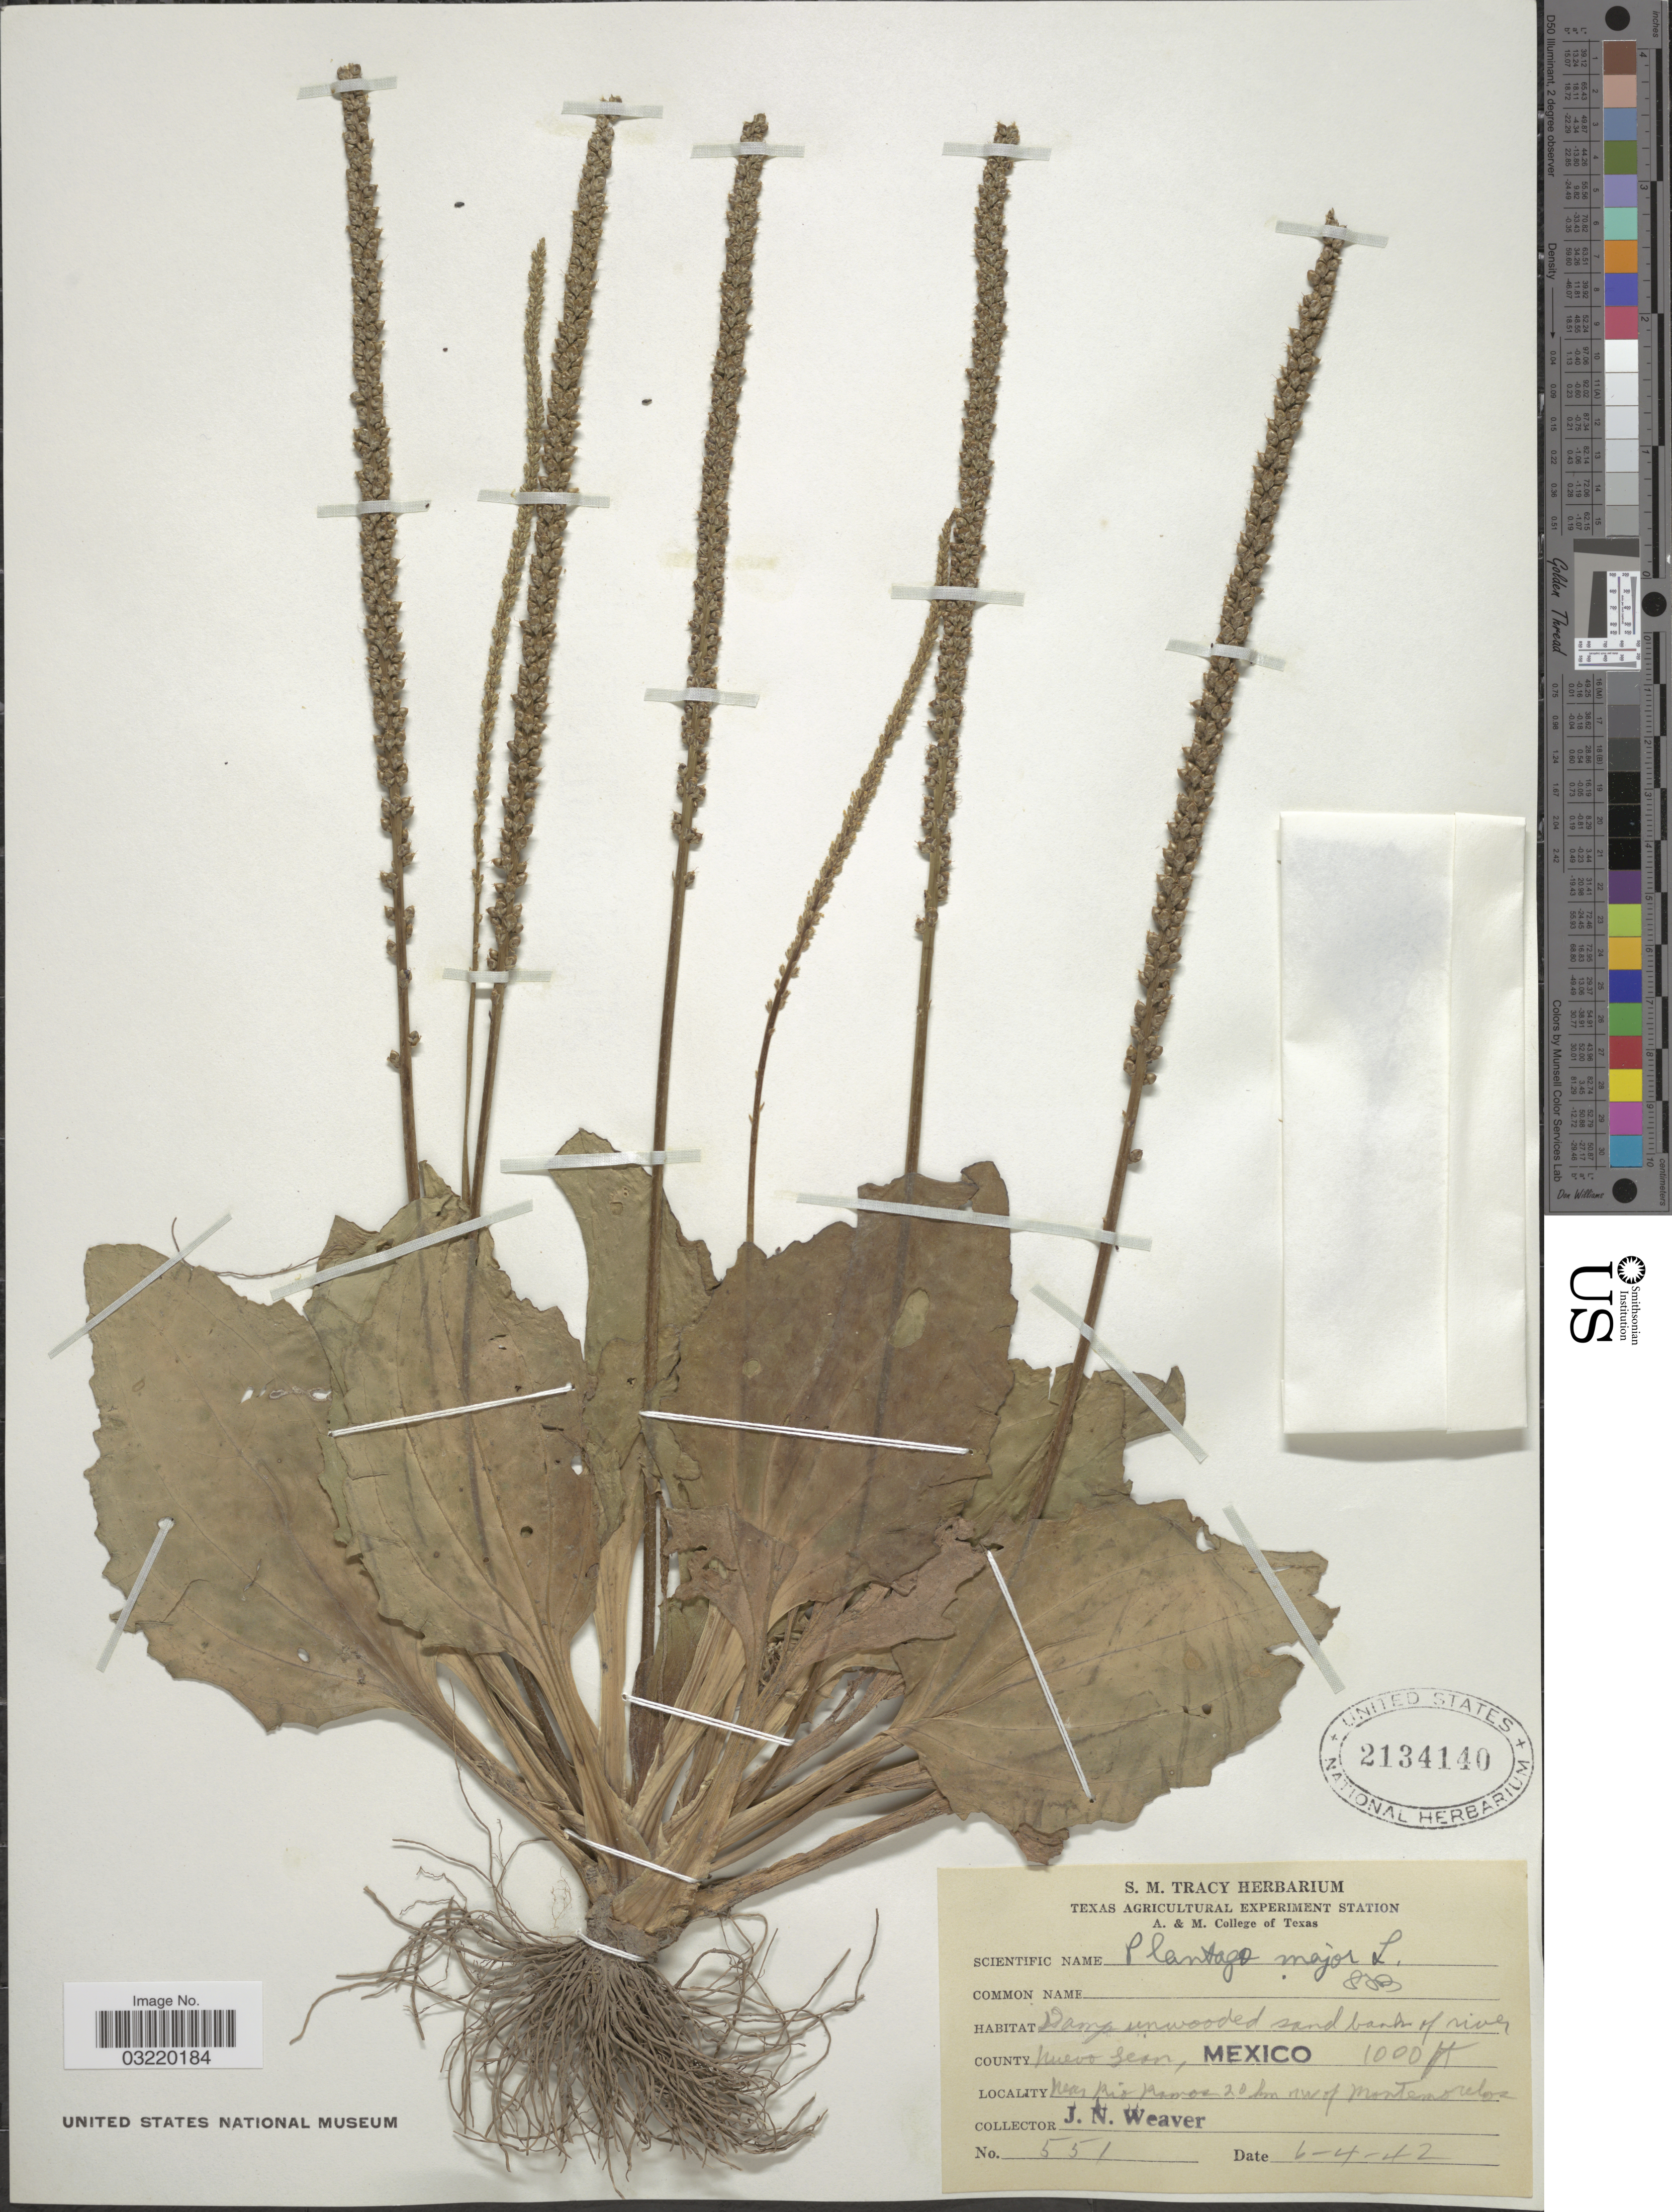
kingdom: Plantae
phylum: Tracheophyta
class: Magnoliopsida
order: Lamiales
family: Plantaginaceae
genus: Plantago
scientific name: Plantago major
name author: L.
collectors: J. N. Weaver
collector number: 551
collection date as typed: Transcribed d/m/y: 6/4/42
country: Mexico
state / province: Nuevo León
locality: Near Rio Ramos 20 km nw of Montemorelos.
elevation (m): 305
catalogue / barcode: US 2134140